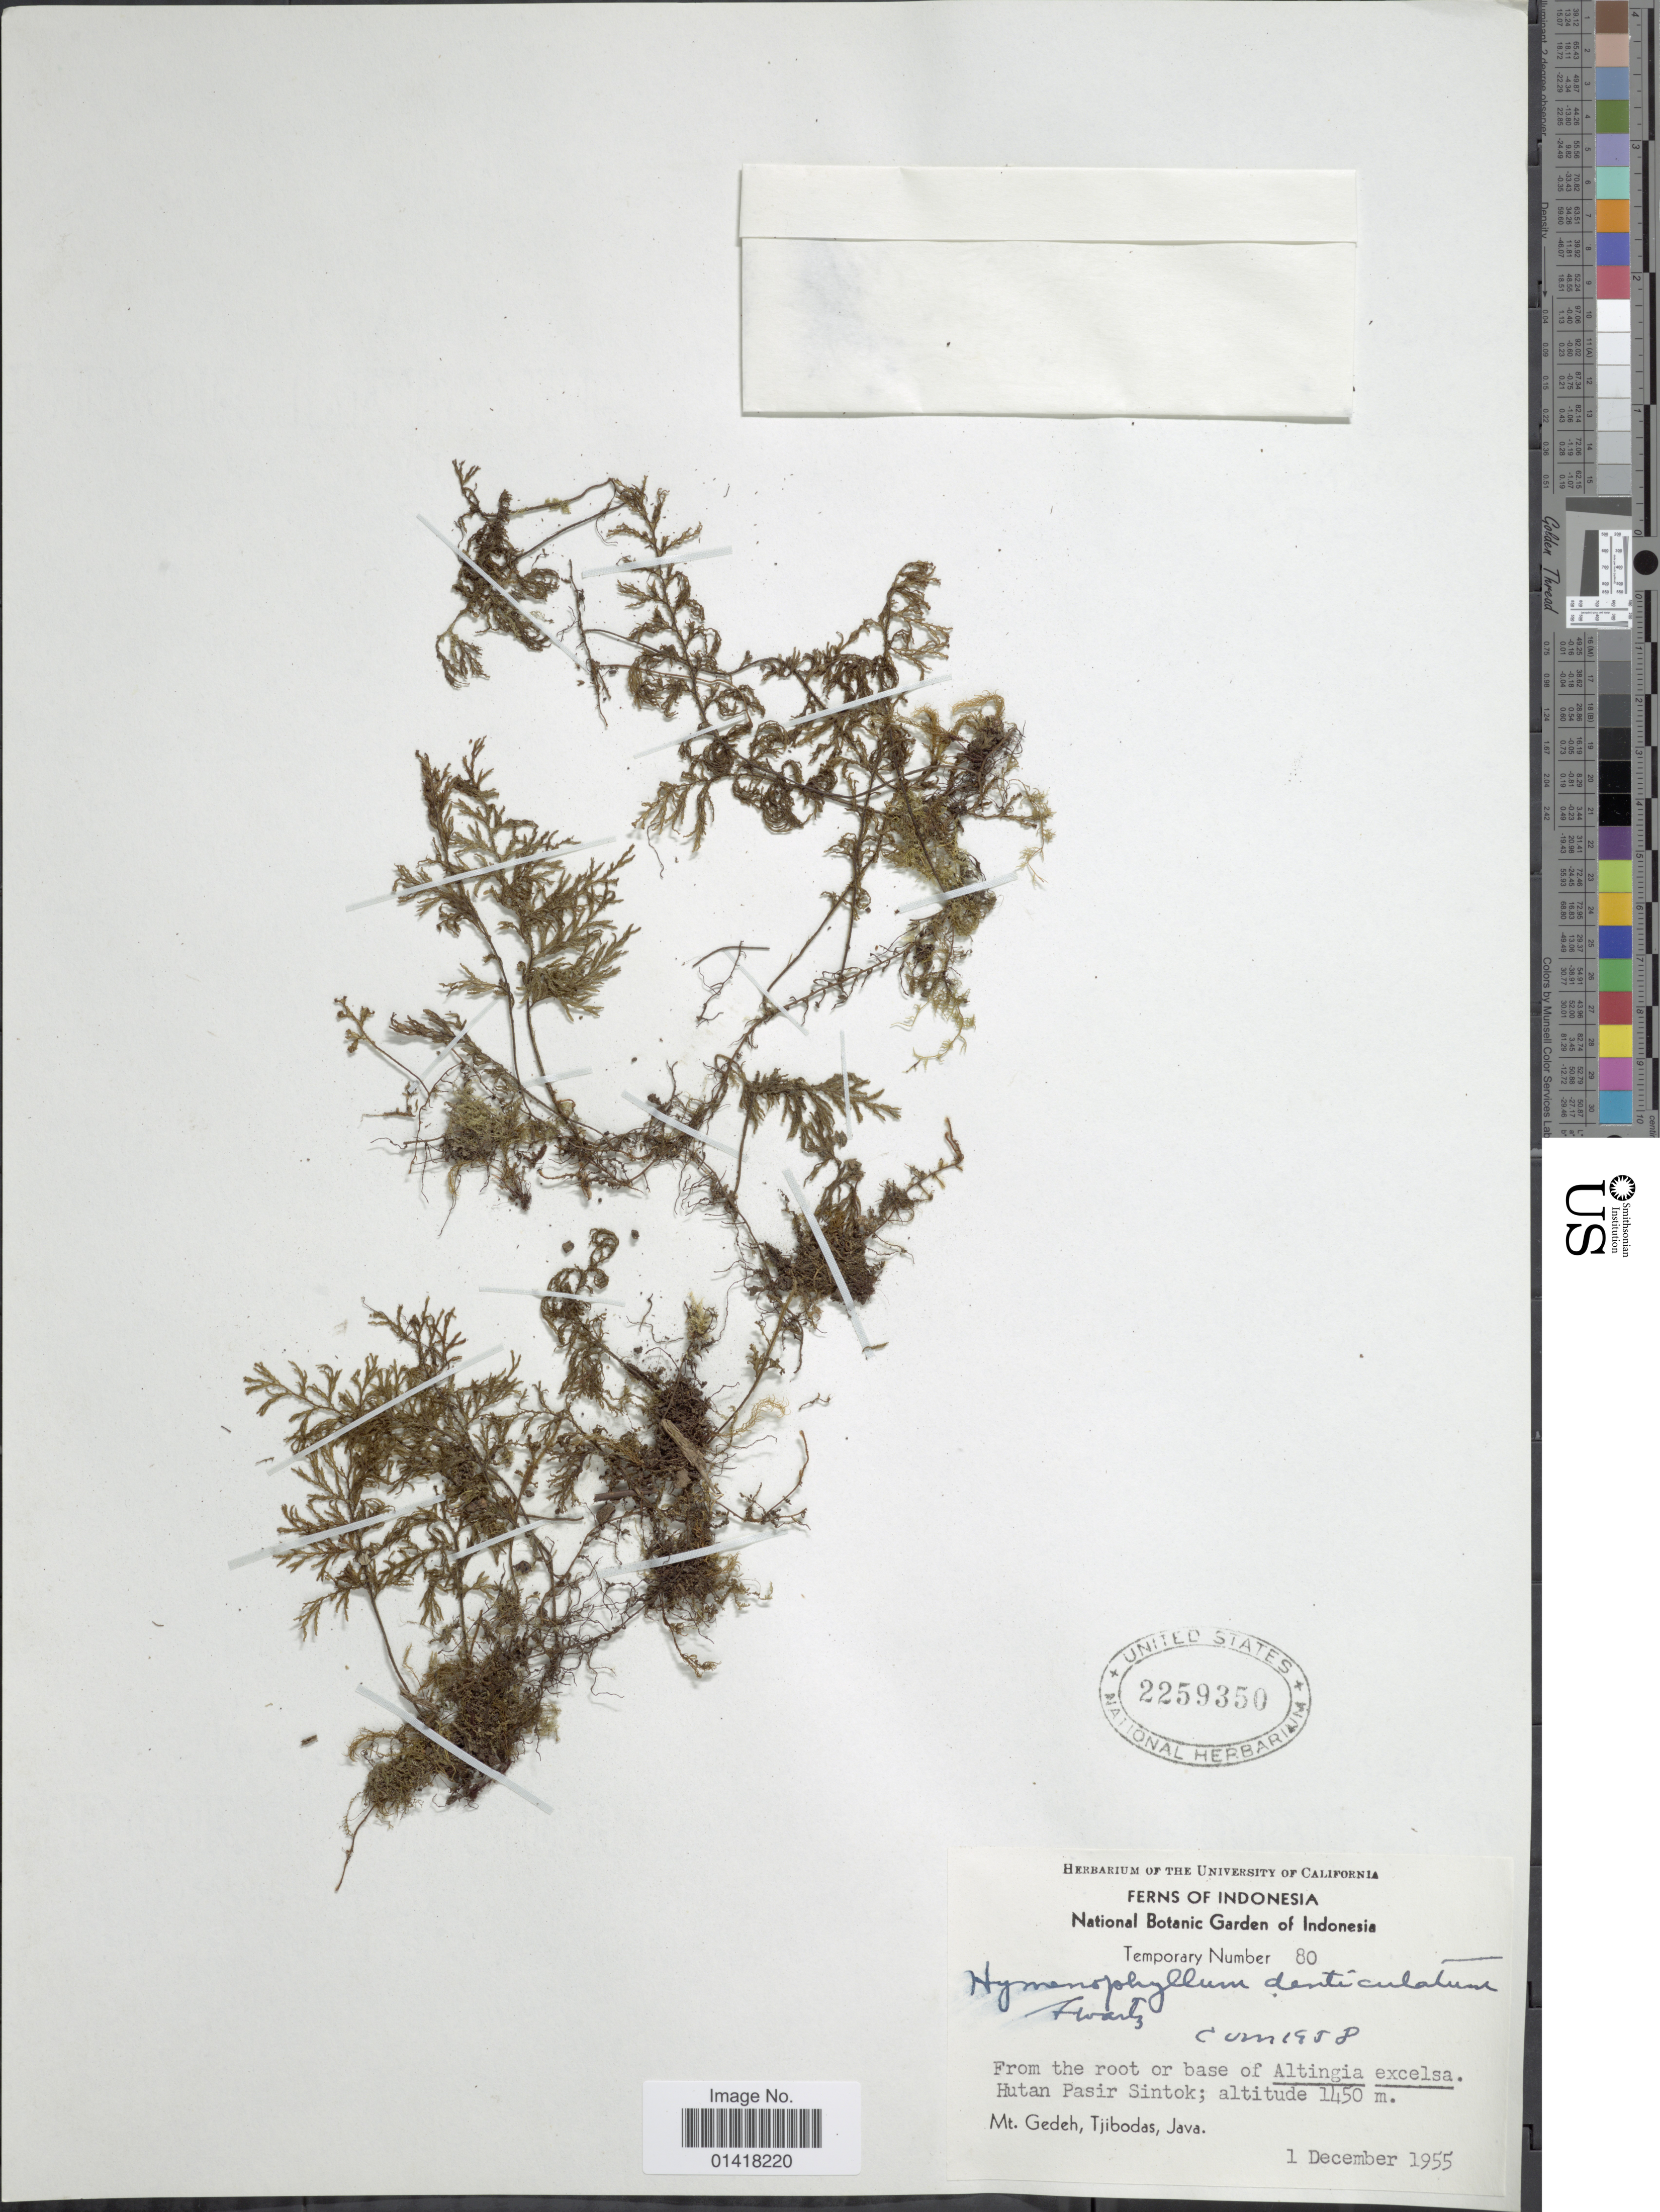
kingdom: Plantae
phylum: Tracheophyta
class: Polypodiopsida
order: Hymenophyllales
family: Hymenophyllaceae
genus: Hymenophyllum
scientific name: Hymenophyllum denticulatum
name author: Sw.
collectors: ex herb. Univ. of California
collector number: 80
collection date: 1955-12-01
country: Indonesia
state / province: Java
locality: Mt. Gedeh, Tjibodas. Hutan Pasir Sintok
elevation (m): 1450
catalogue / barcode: US 2259350